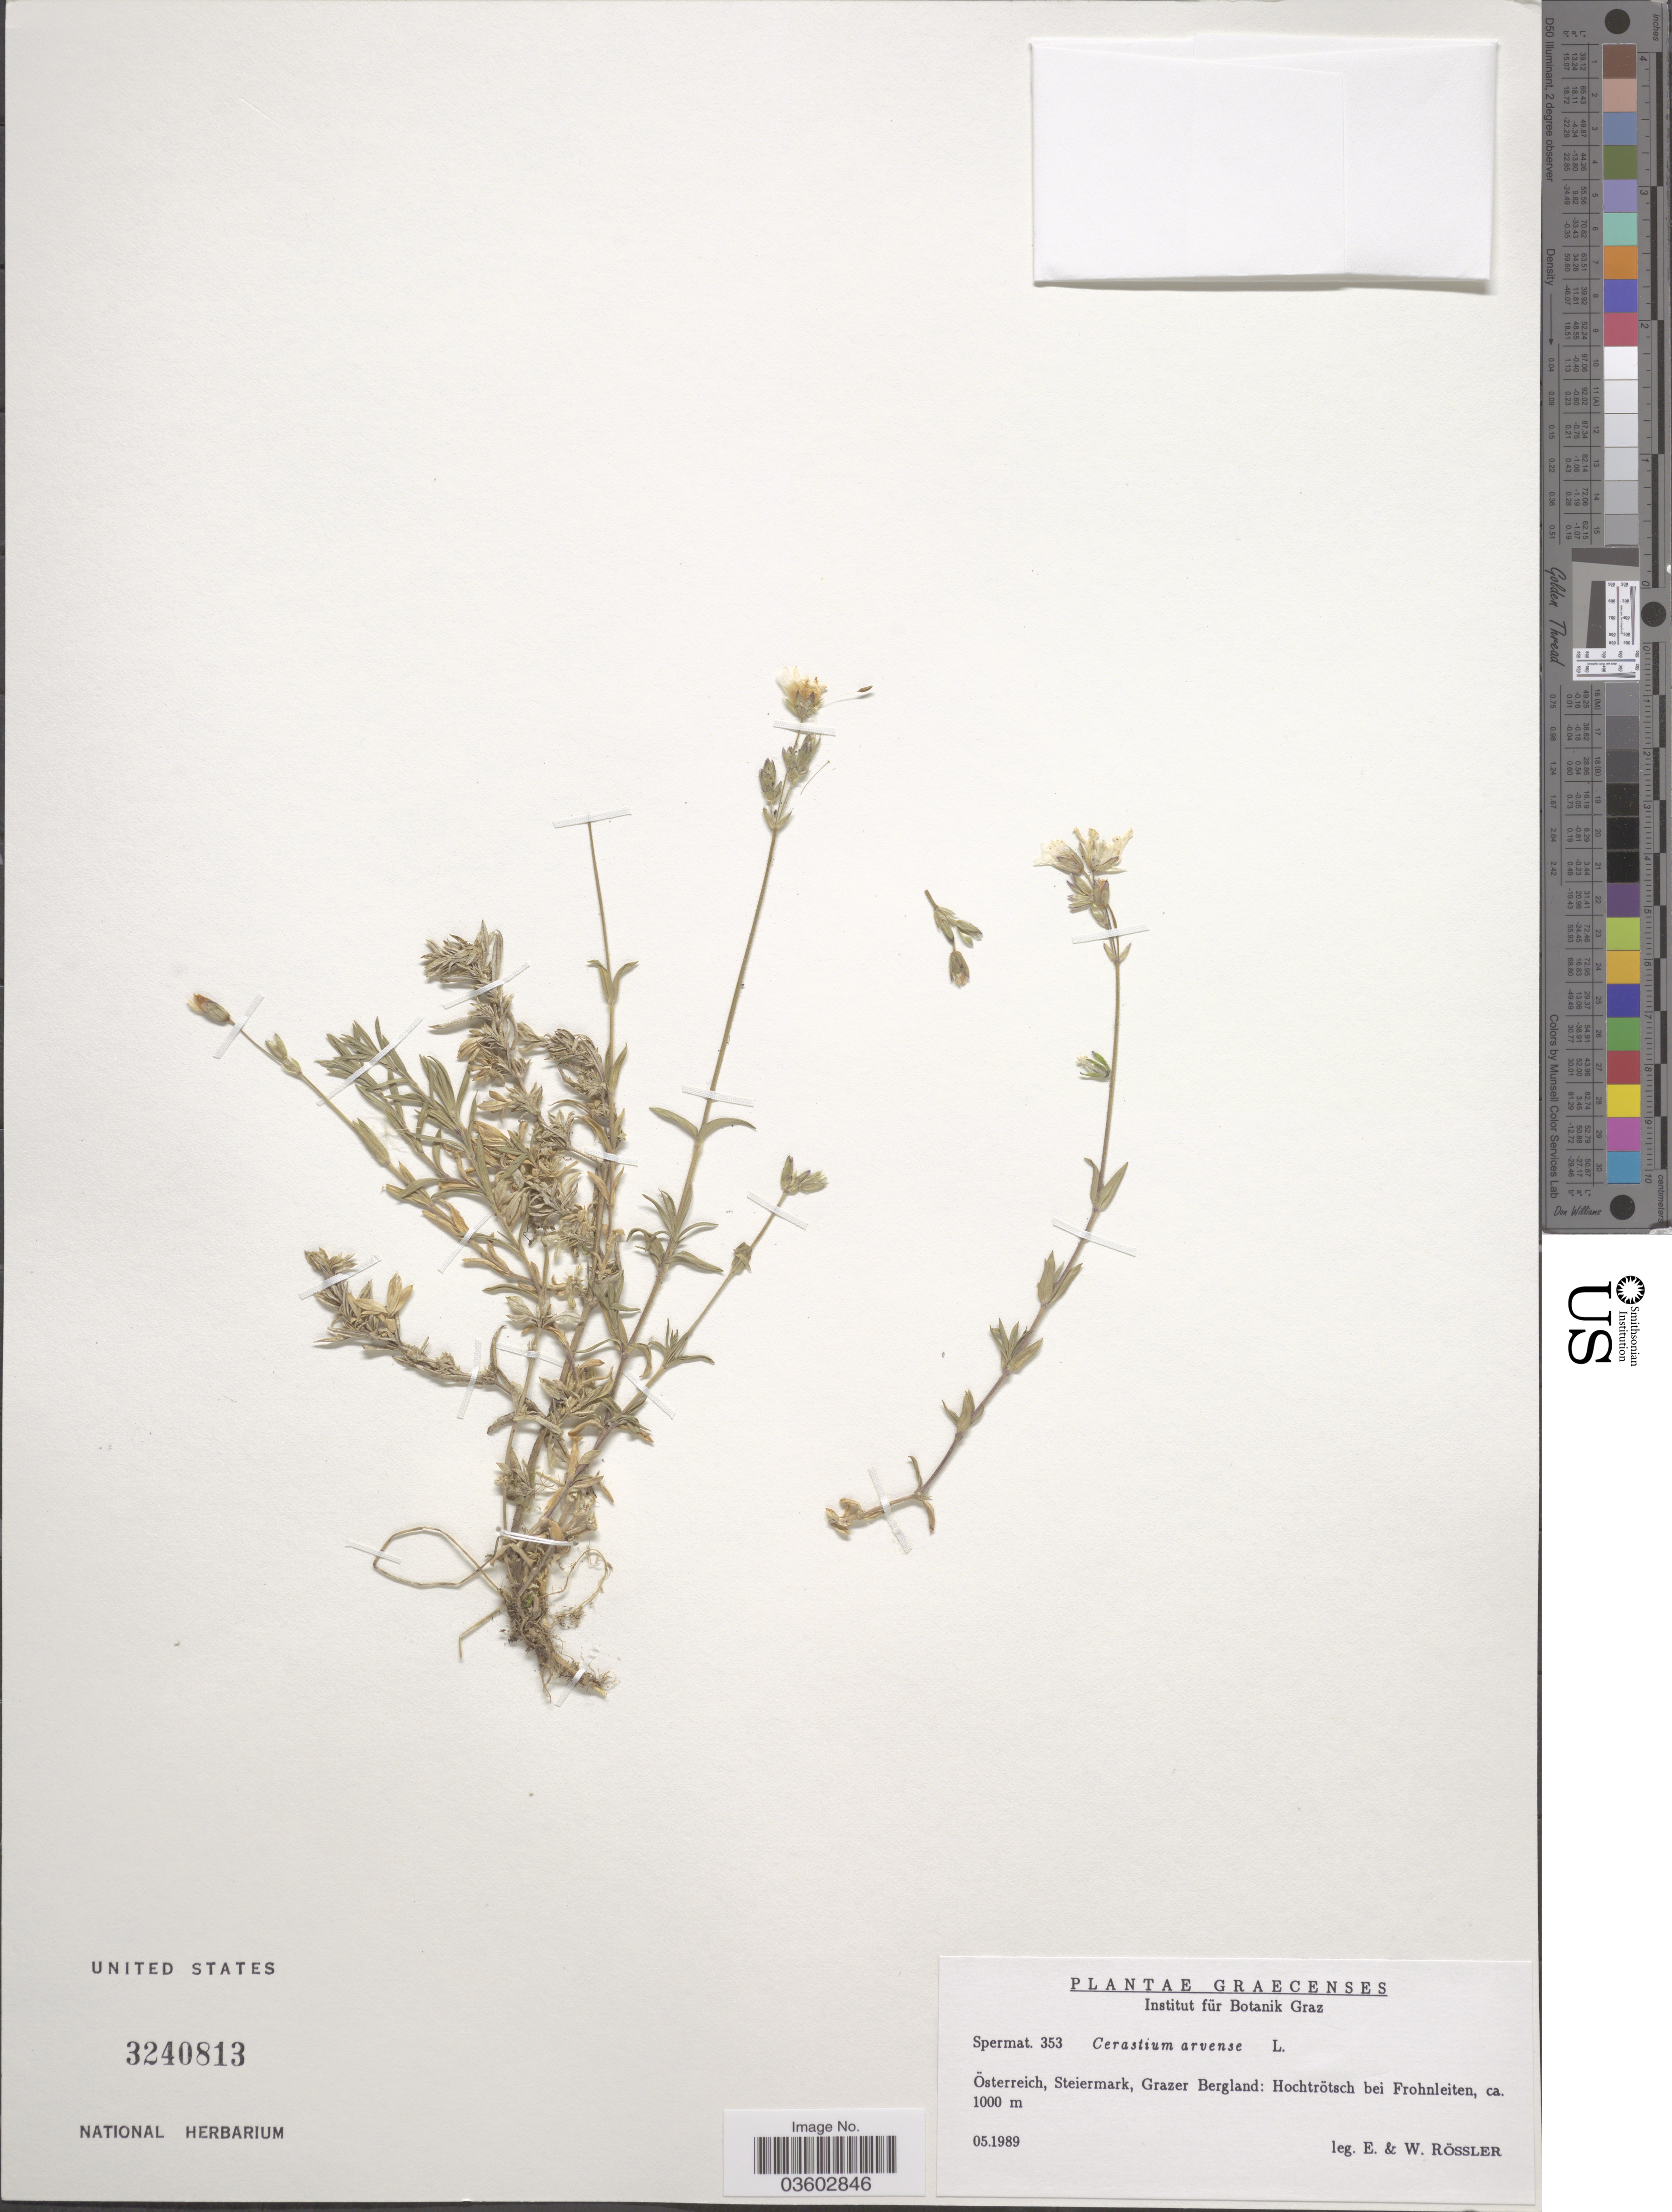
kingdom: Plantae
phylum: Tracheophyta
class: Magnoliopsida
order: Caryophyllales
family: Caryophyllaceae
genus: Cerastium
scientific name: Cerastium arvense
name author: L.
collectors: Rössler, E. & Rössler, W.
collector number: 353?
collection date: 1989-05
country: Greece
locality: Graecenses. Österreich, Steiermark, Grazer Bergland; Hochtr""otsch bei Fronhnleiten.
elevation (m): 1000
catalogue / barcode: US 3240813